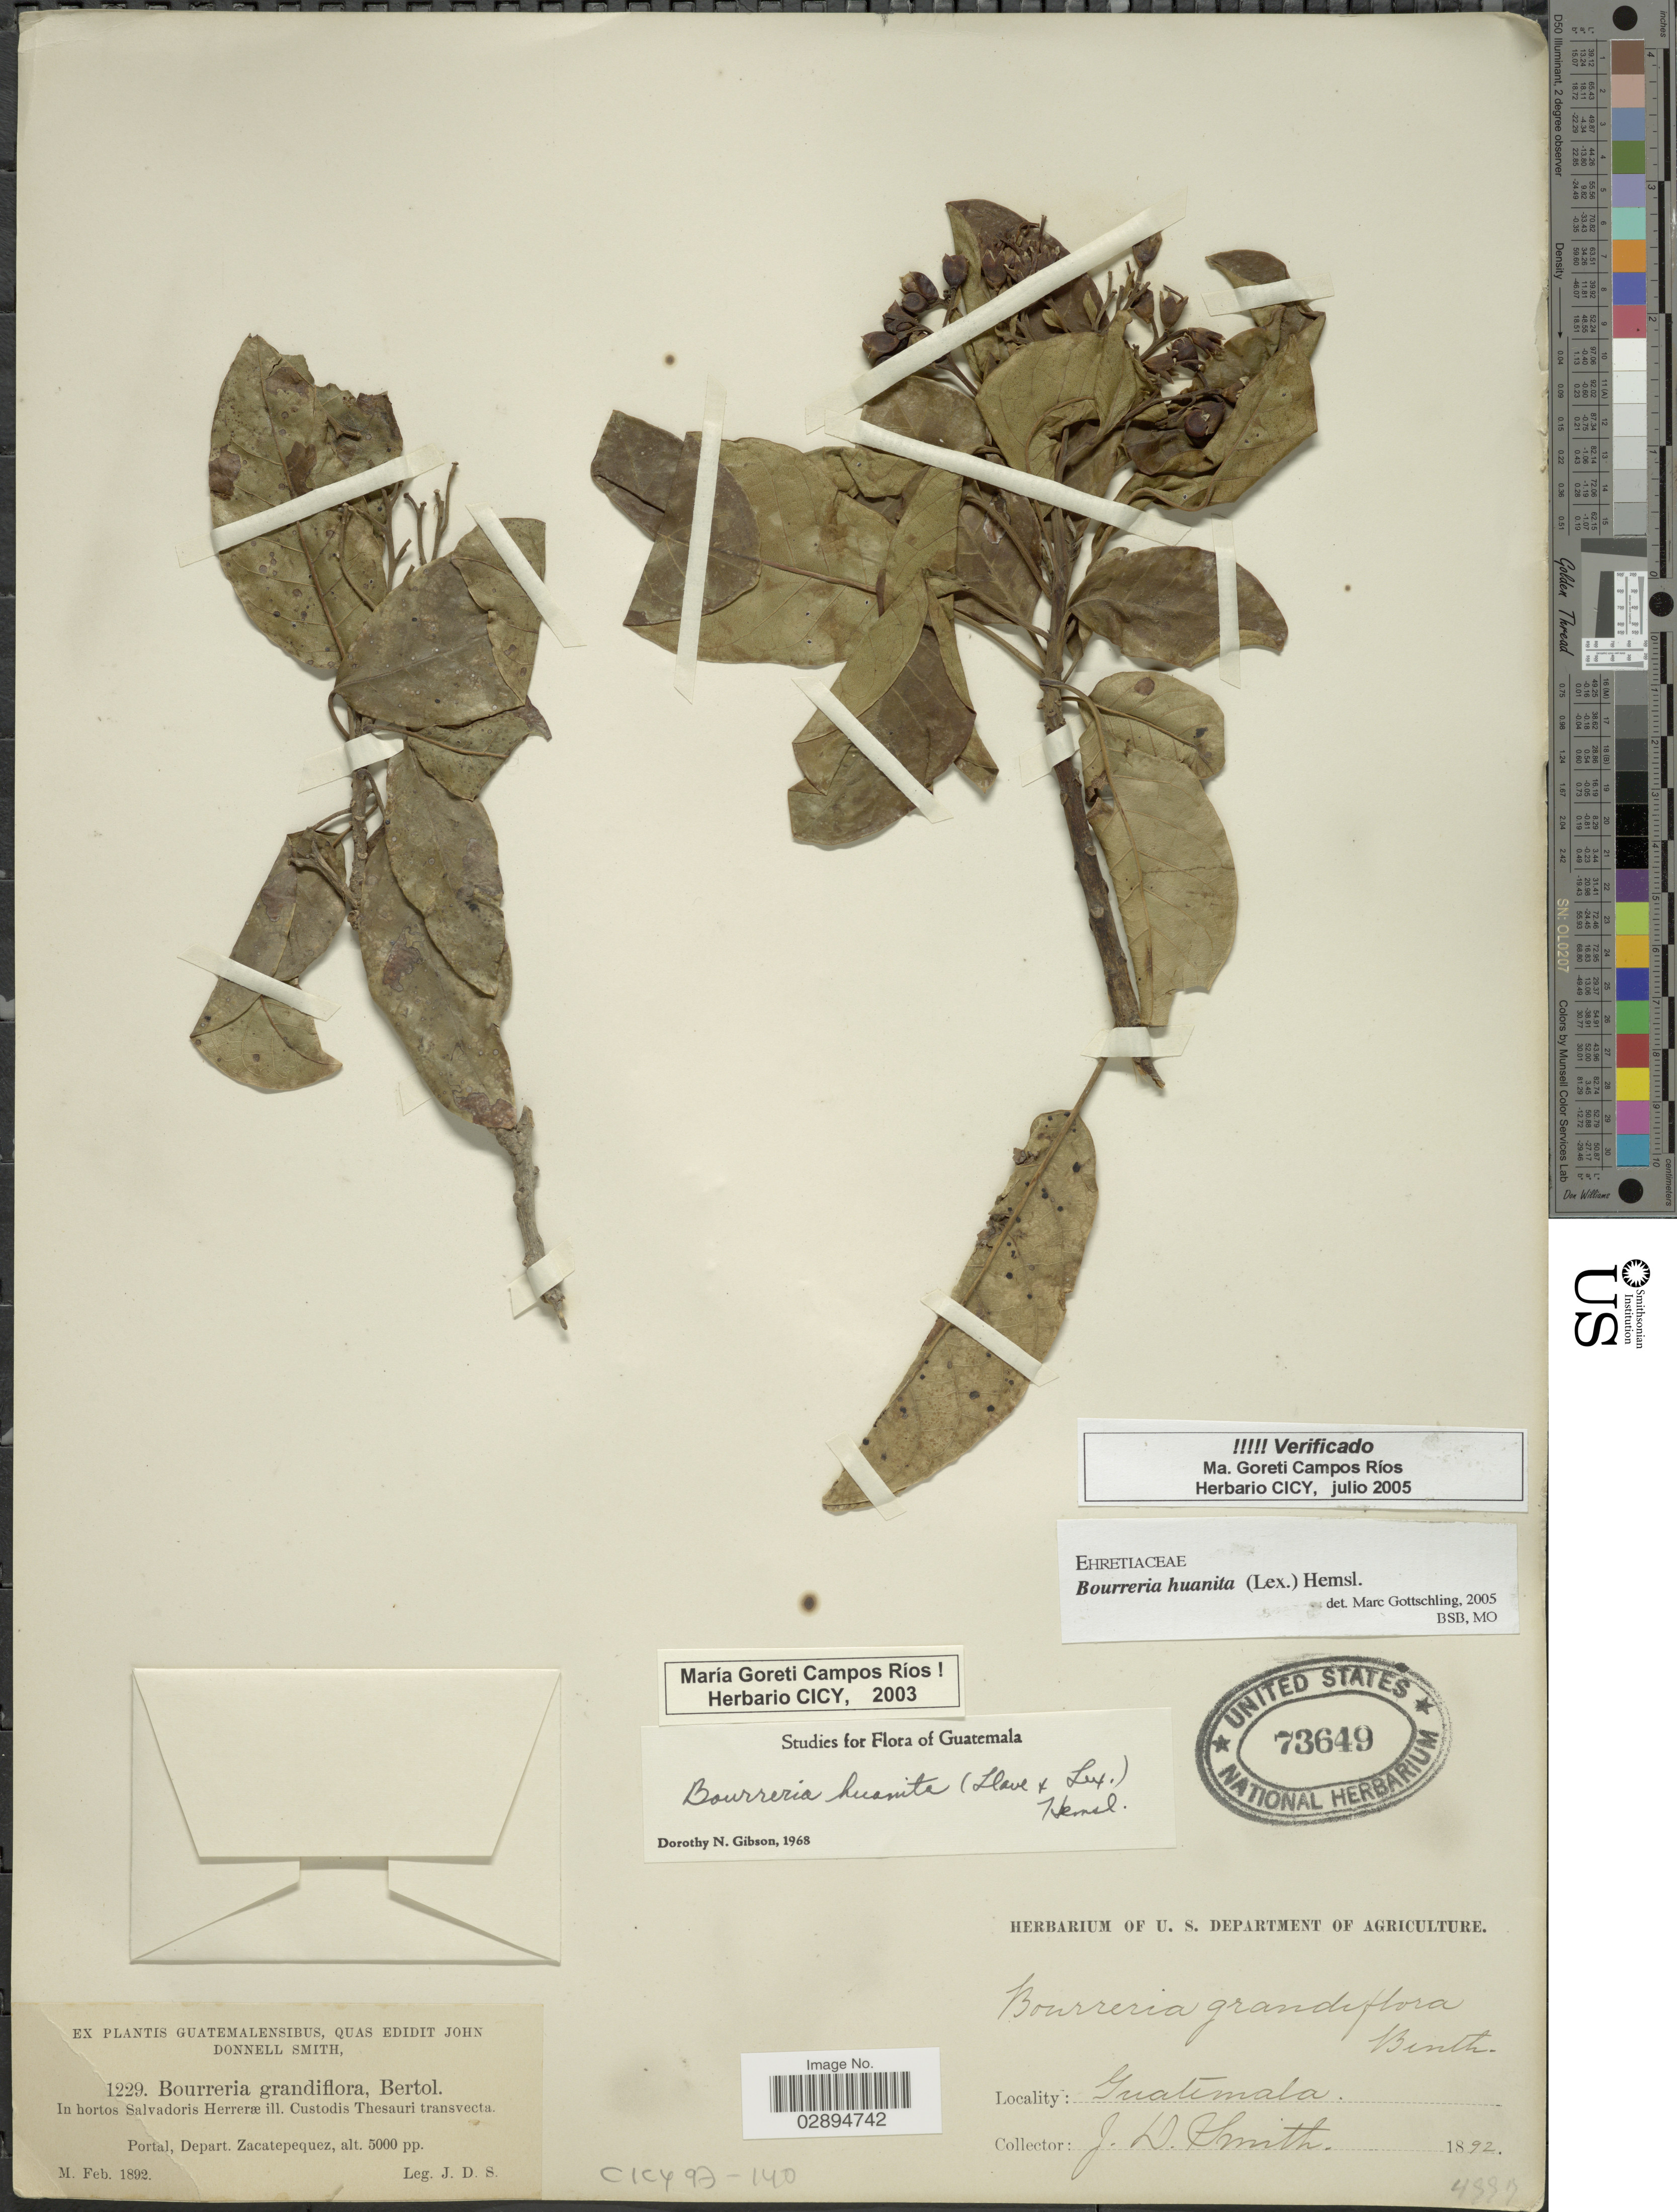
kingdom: Plantae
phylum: Tracheophyta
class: Magnoliopsida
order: Boraginales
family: Ehretiaceae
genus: Bourreria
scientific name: Bourreria huanita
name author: (Lex.) Hemsl.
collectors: J. Donnell Smith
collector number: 1229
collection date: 1892-02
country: Guatemala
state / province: Sacatepéquez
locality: Portal, Depart. Zacatepequez.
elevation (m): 1524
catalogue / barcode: US 73649